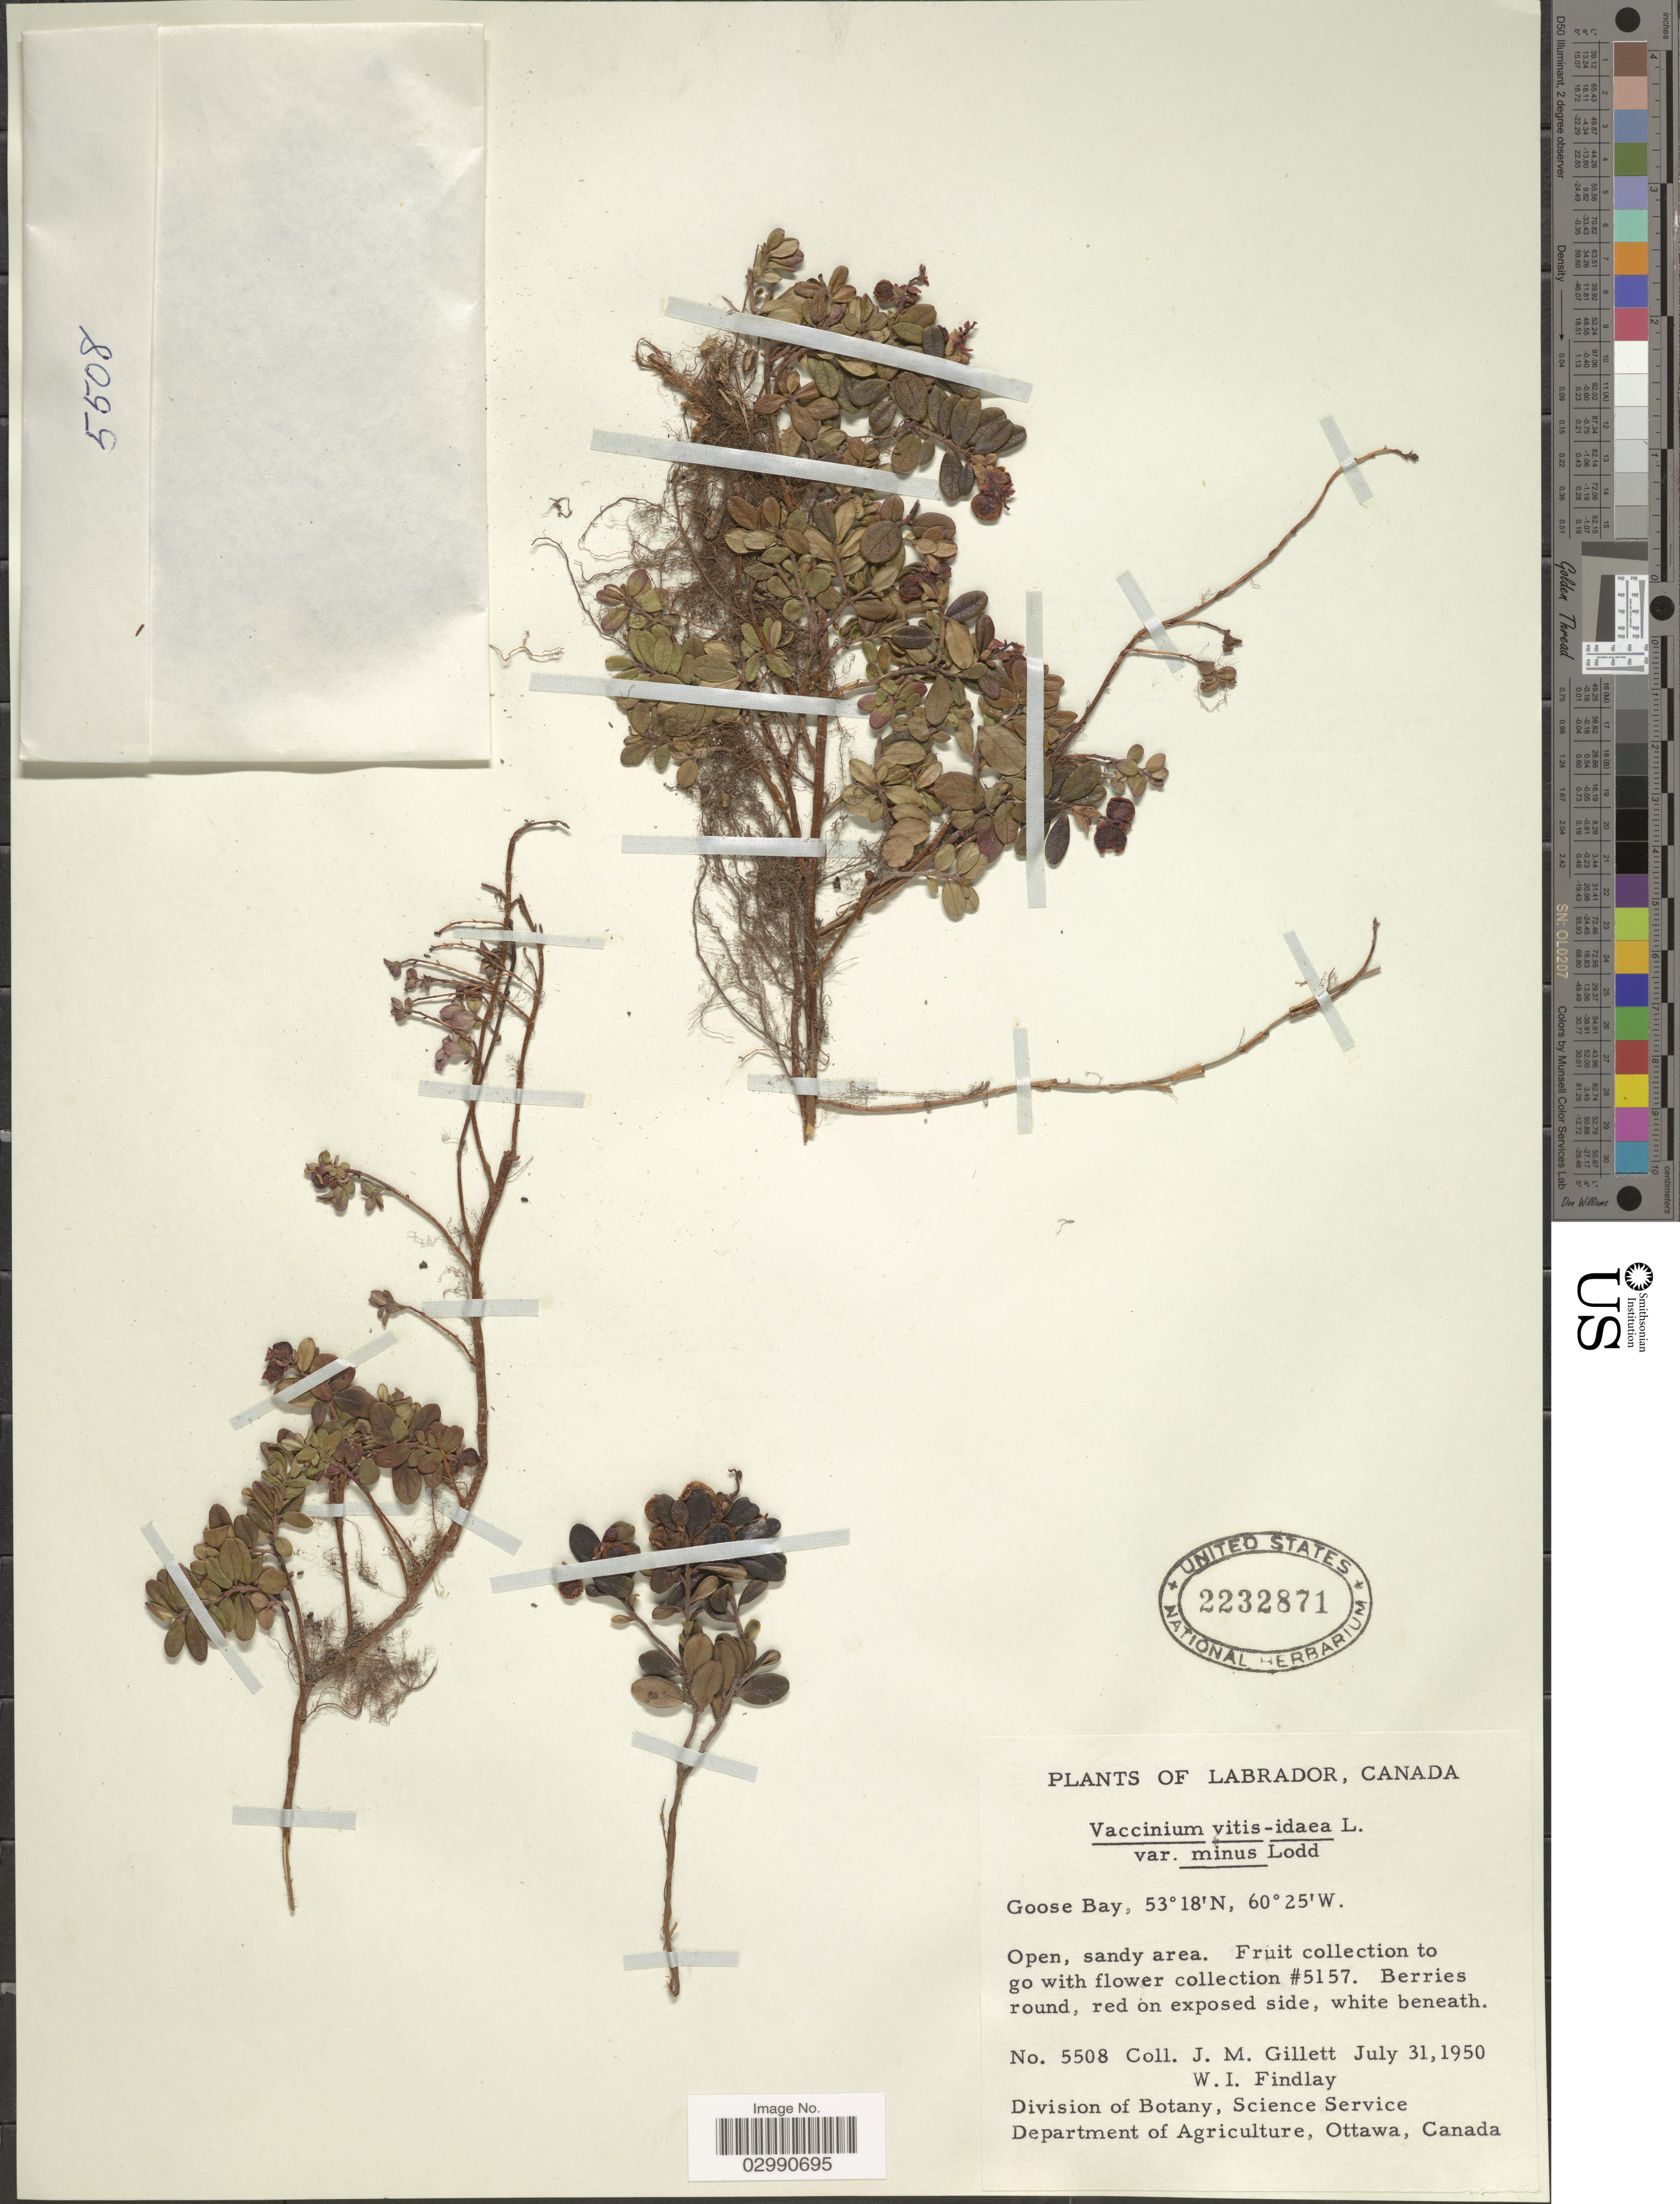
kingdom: Plantae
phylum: Tracheophyta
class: Magnoliopsida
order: Ericales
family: Ericaceae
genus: Vaccinium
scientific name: Vaccinium vitis-idaea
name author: L.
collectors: J. M. Gillett & W. Findlay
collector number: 5508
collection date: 1950-07-31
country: Canada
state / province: Newfoundland and Labrador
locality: Labrador, Goose Bay.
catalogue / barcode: US 2232871